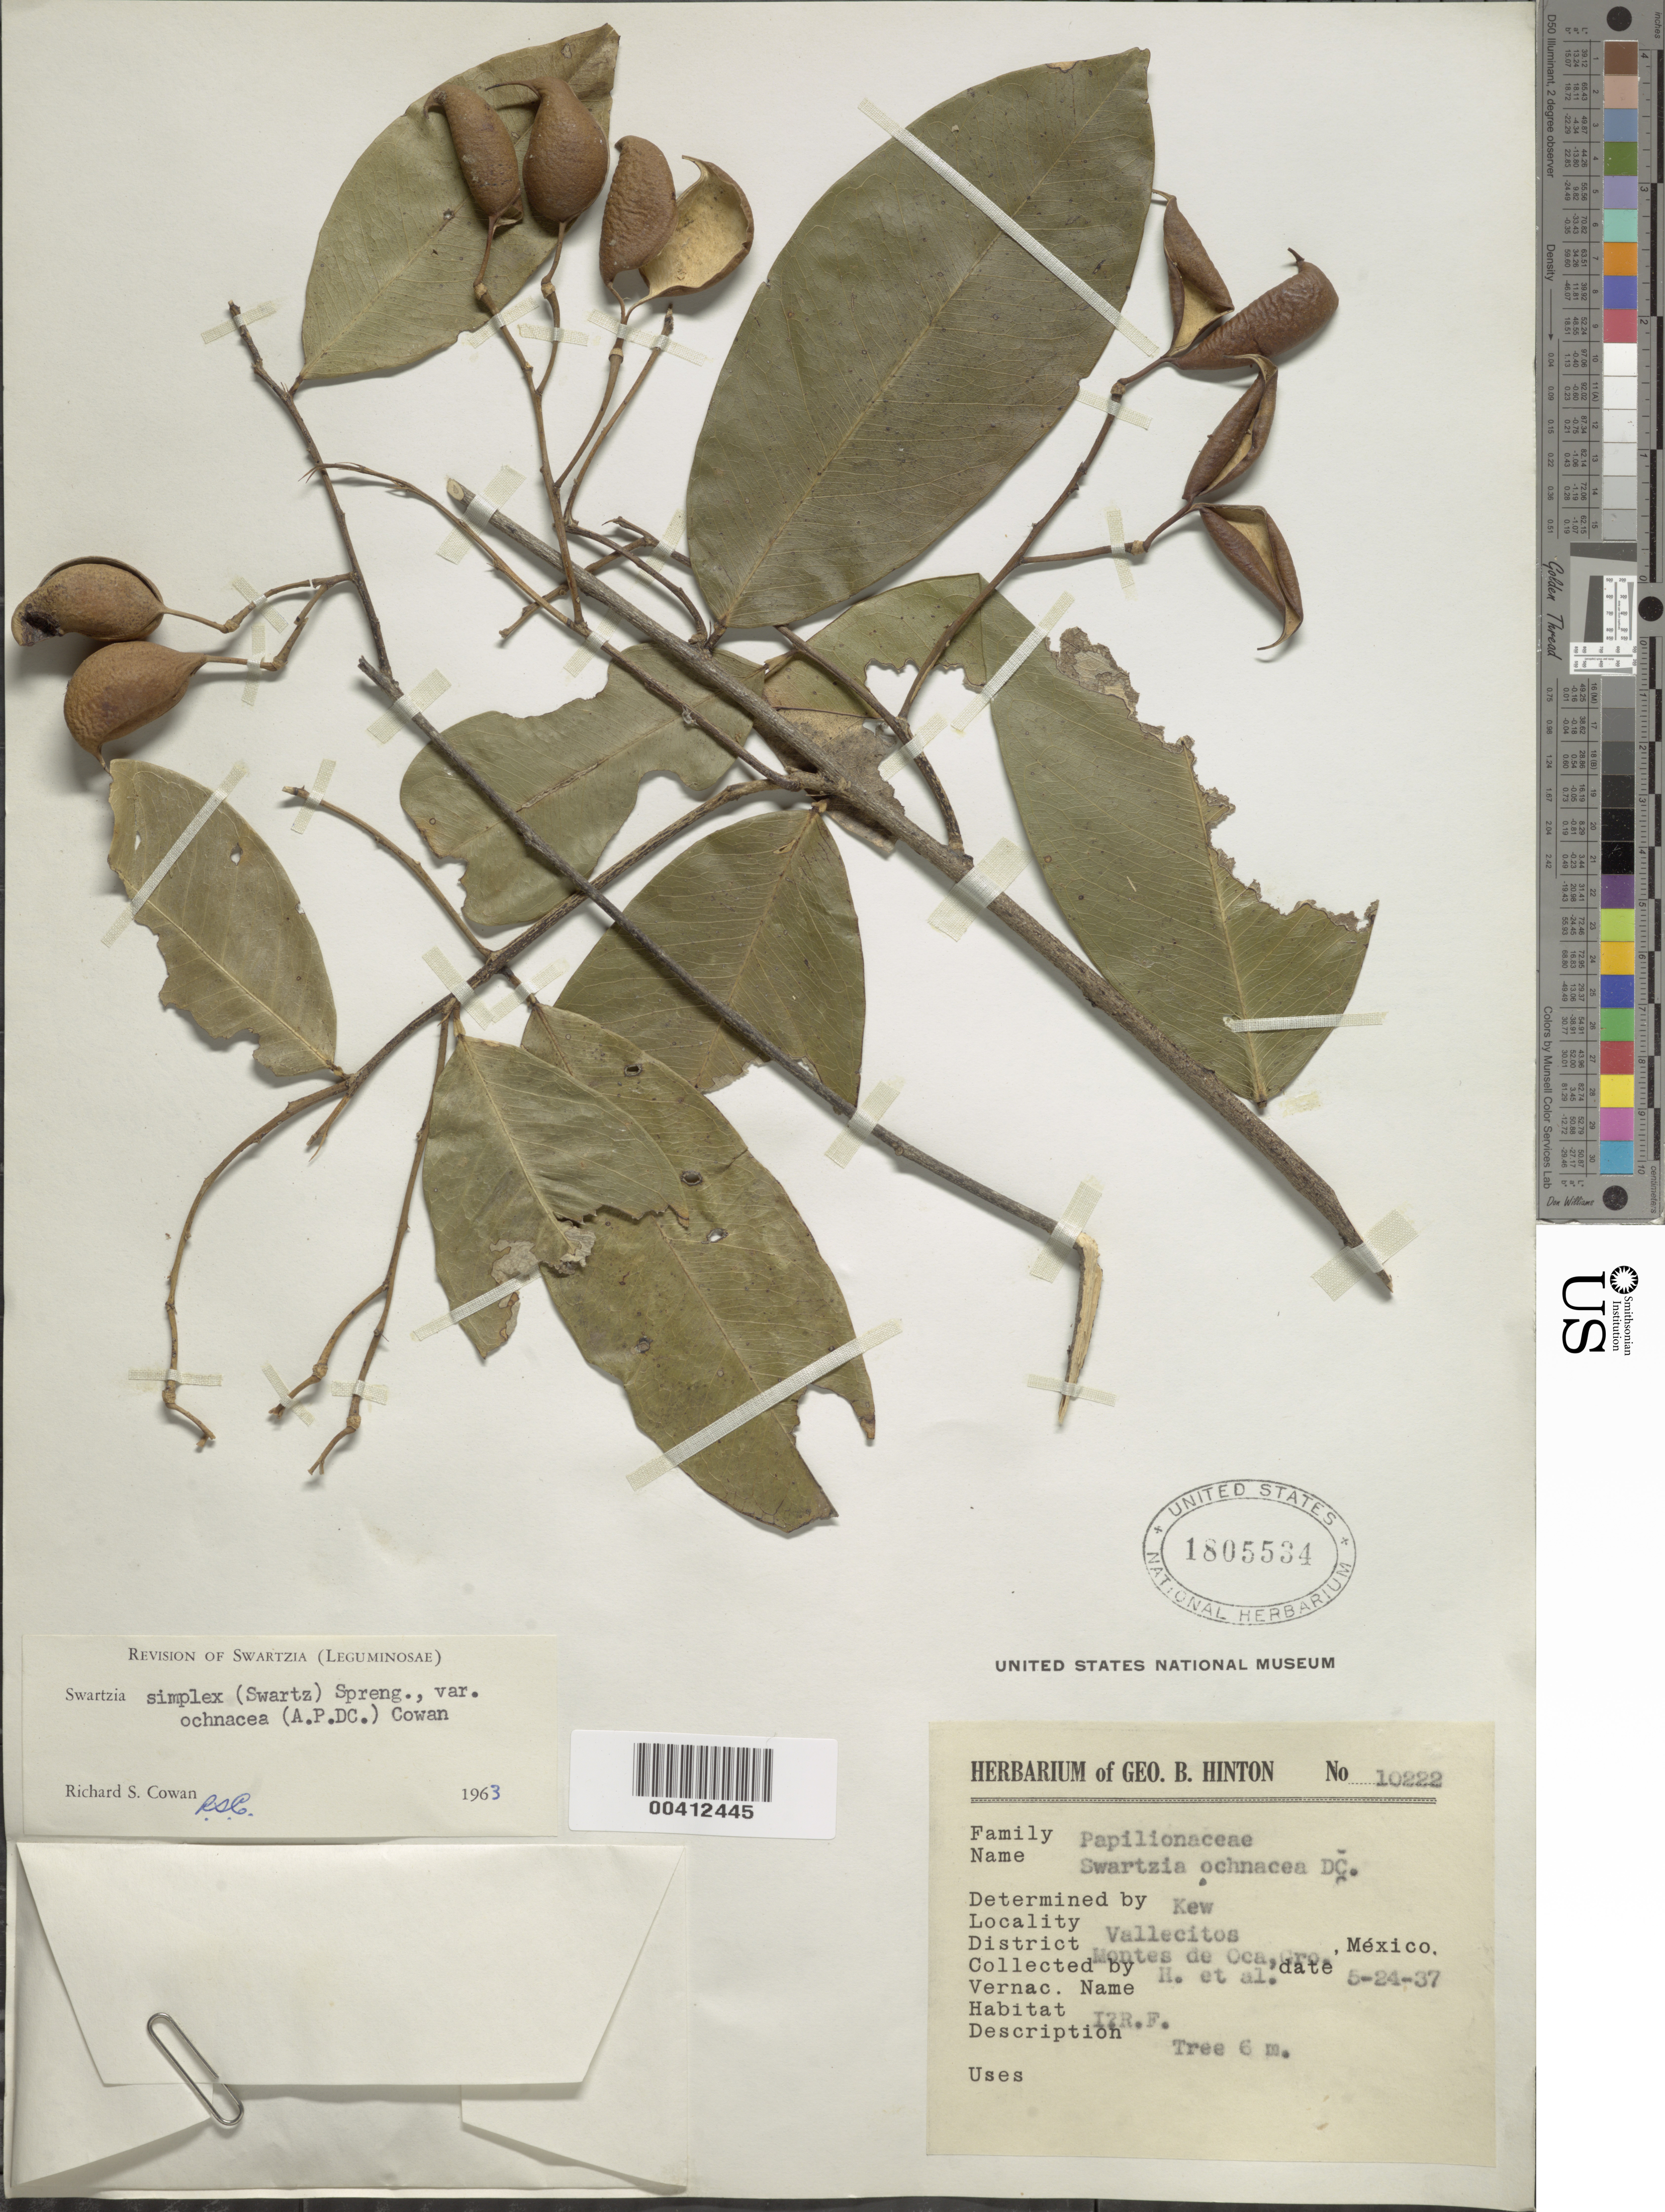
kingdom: Plantae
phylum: Tracheophyta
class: Magnoliopsida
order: Fabales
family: Fabaceae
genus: Swartzia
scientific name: Swartzia simplex var. ochnacea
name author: (DC.) R.S. Cowan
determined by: Cowan, R. S.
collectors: G. B. Hinton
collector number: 10222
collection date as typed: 24 May 1937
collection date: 1937-05-24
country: Mexico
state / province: Guerrero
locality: Montes de Oca dist., Vallecitos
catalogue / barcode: US 1805534